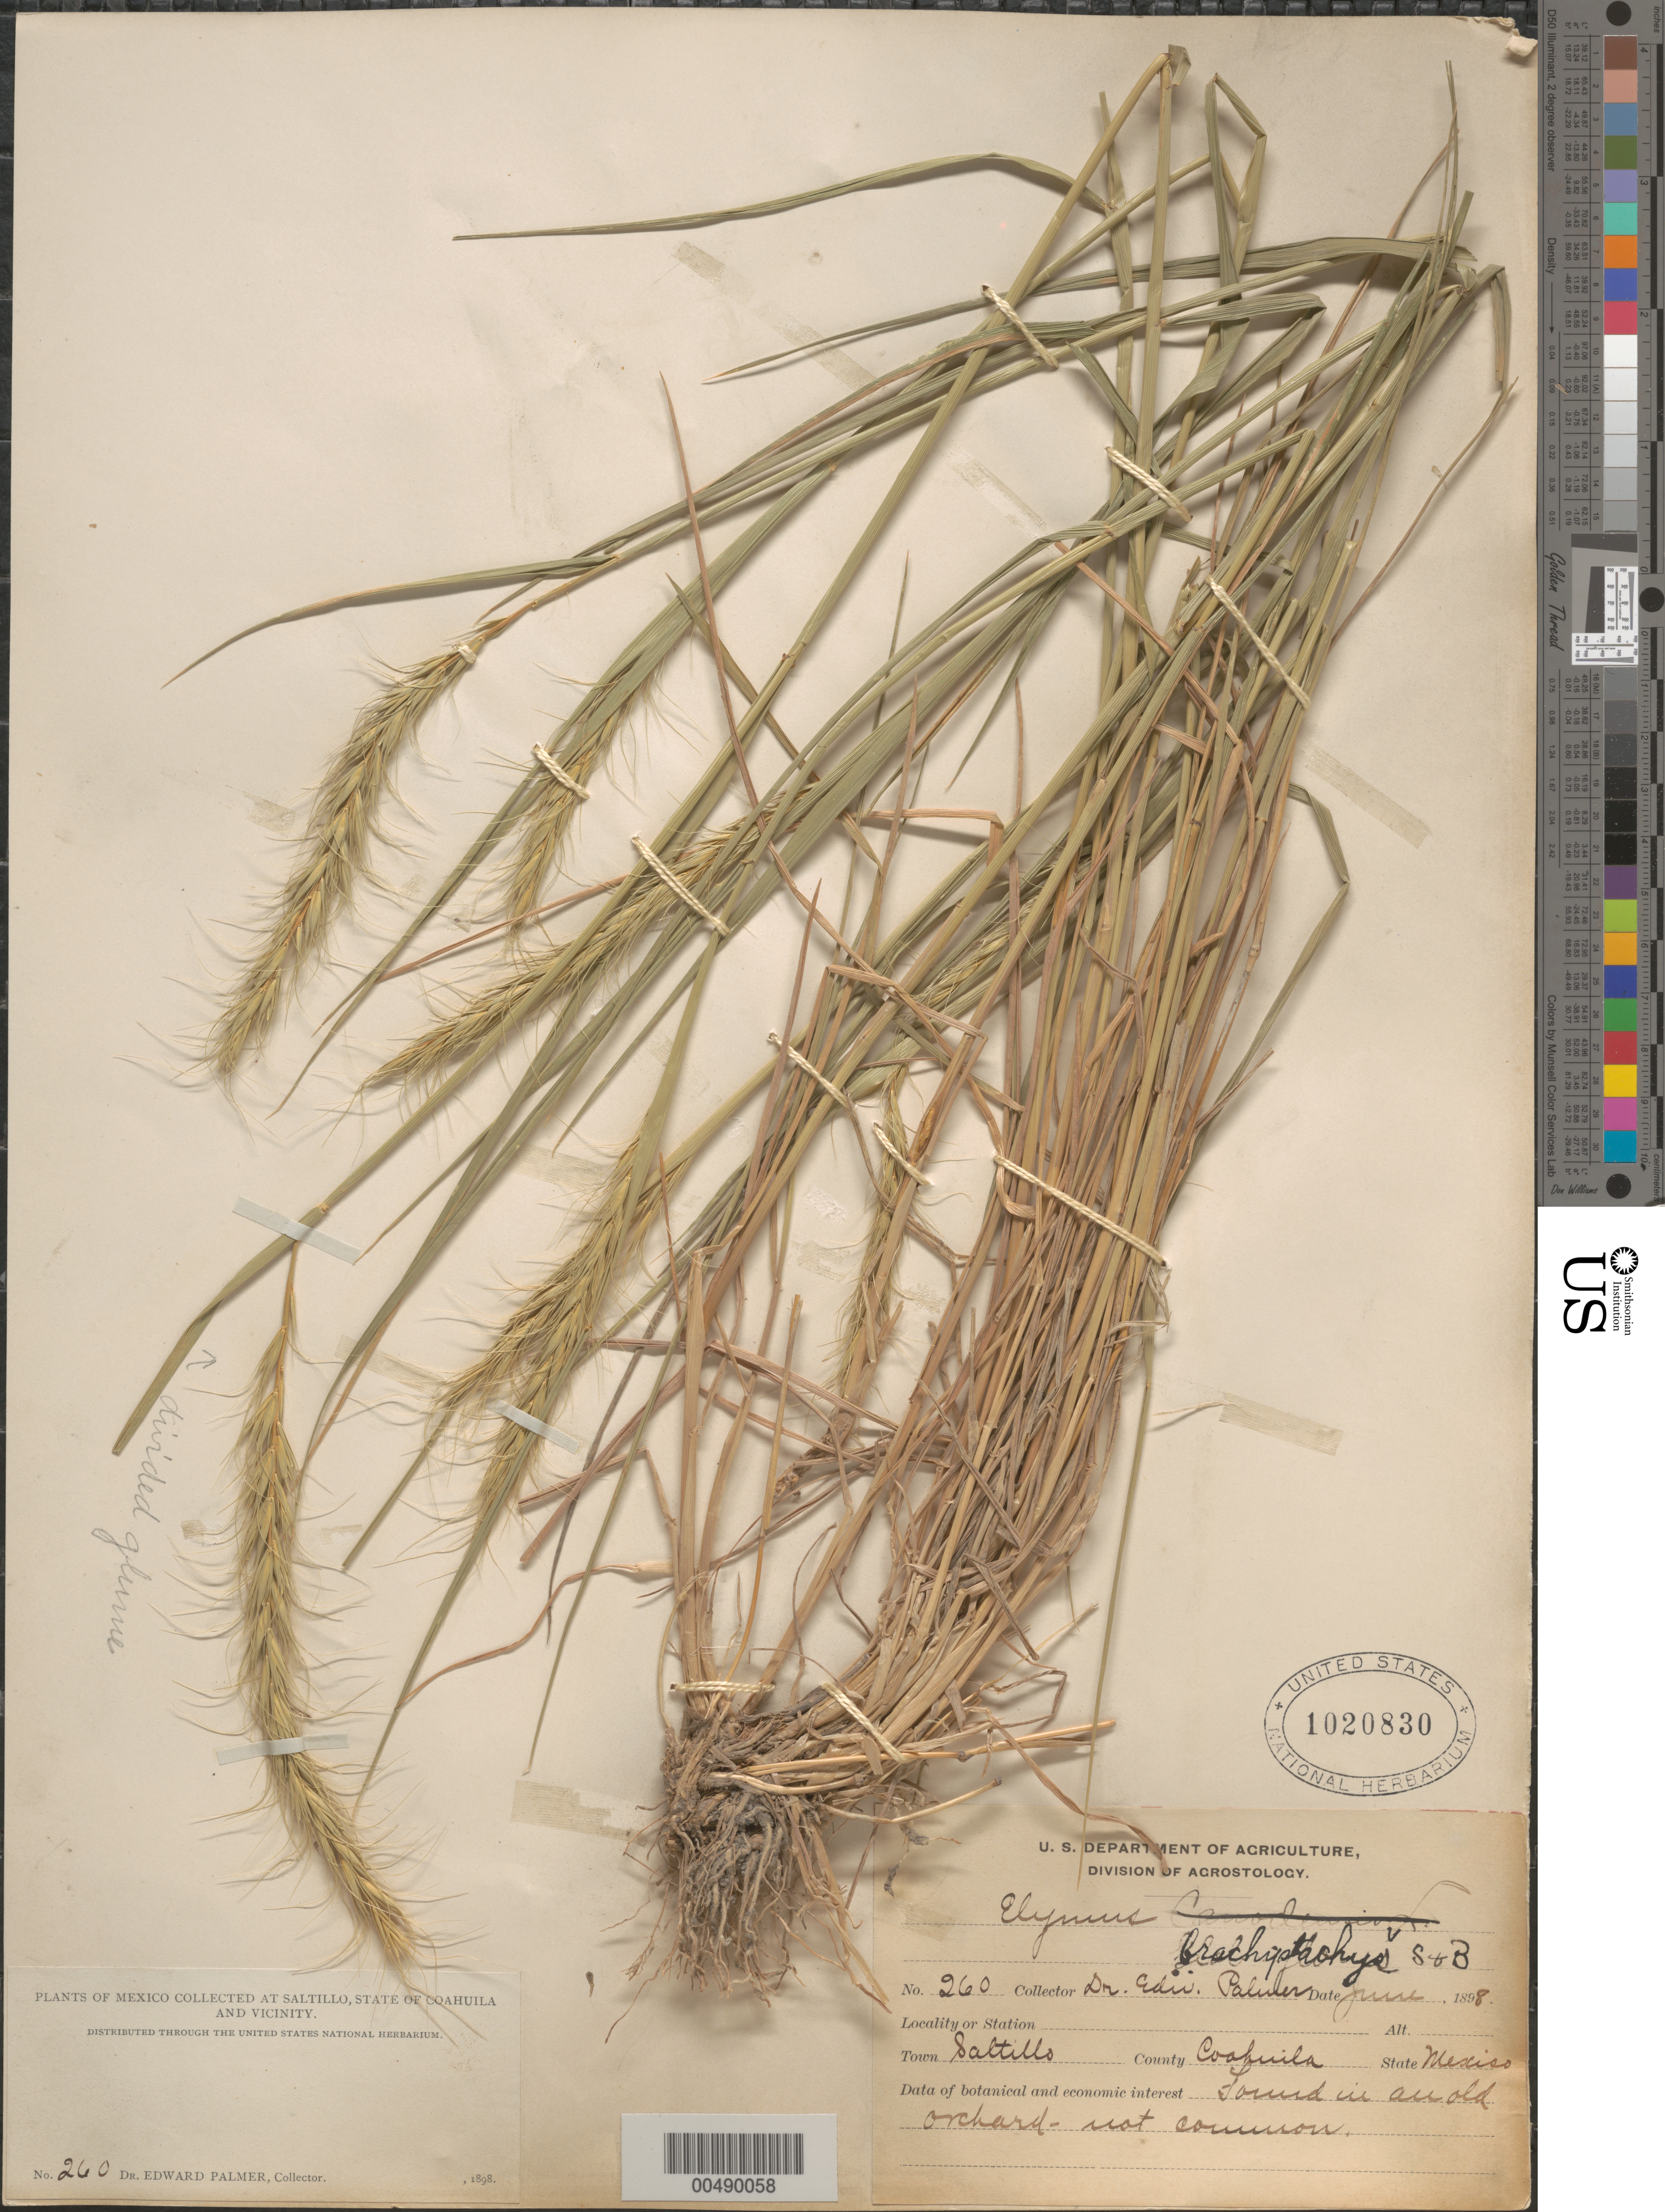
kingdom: Plantae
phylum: Tracheophyta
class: Liliopsida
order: Poales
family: Poaceae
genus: Elymus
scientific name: Elymus canadensis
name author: L.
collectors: E. Palmer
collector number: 260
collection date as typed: Jun 1898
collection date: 1898-06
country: Mexico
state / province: Coahuila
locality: Saltillo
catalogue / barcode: US 1020830